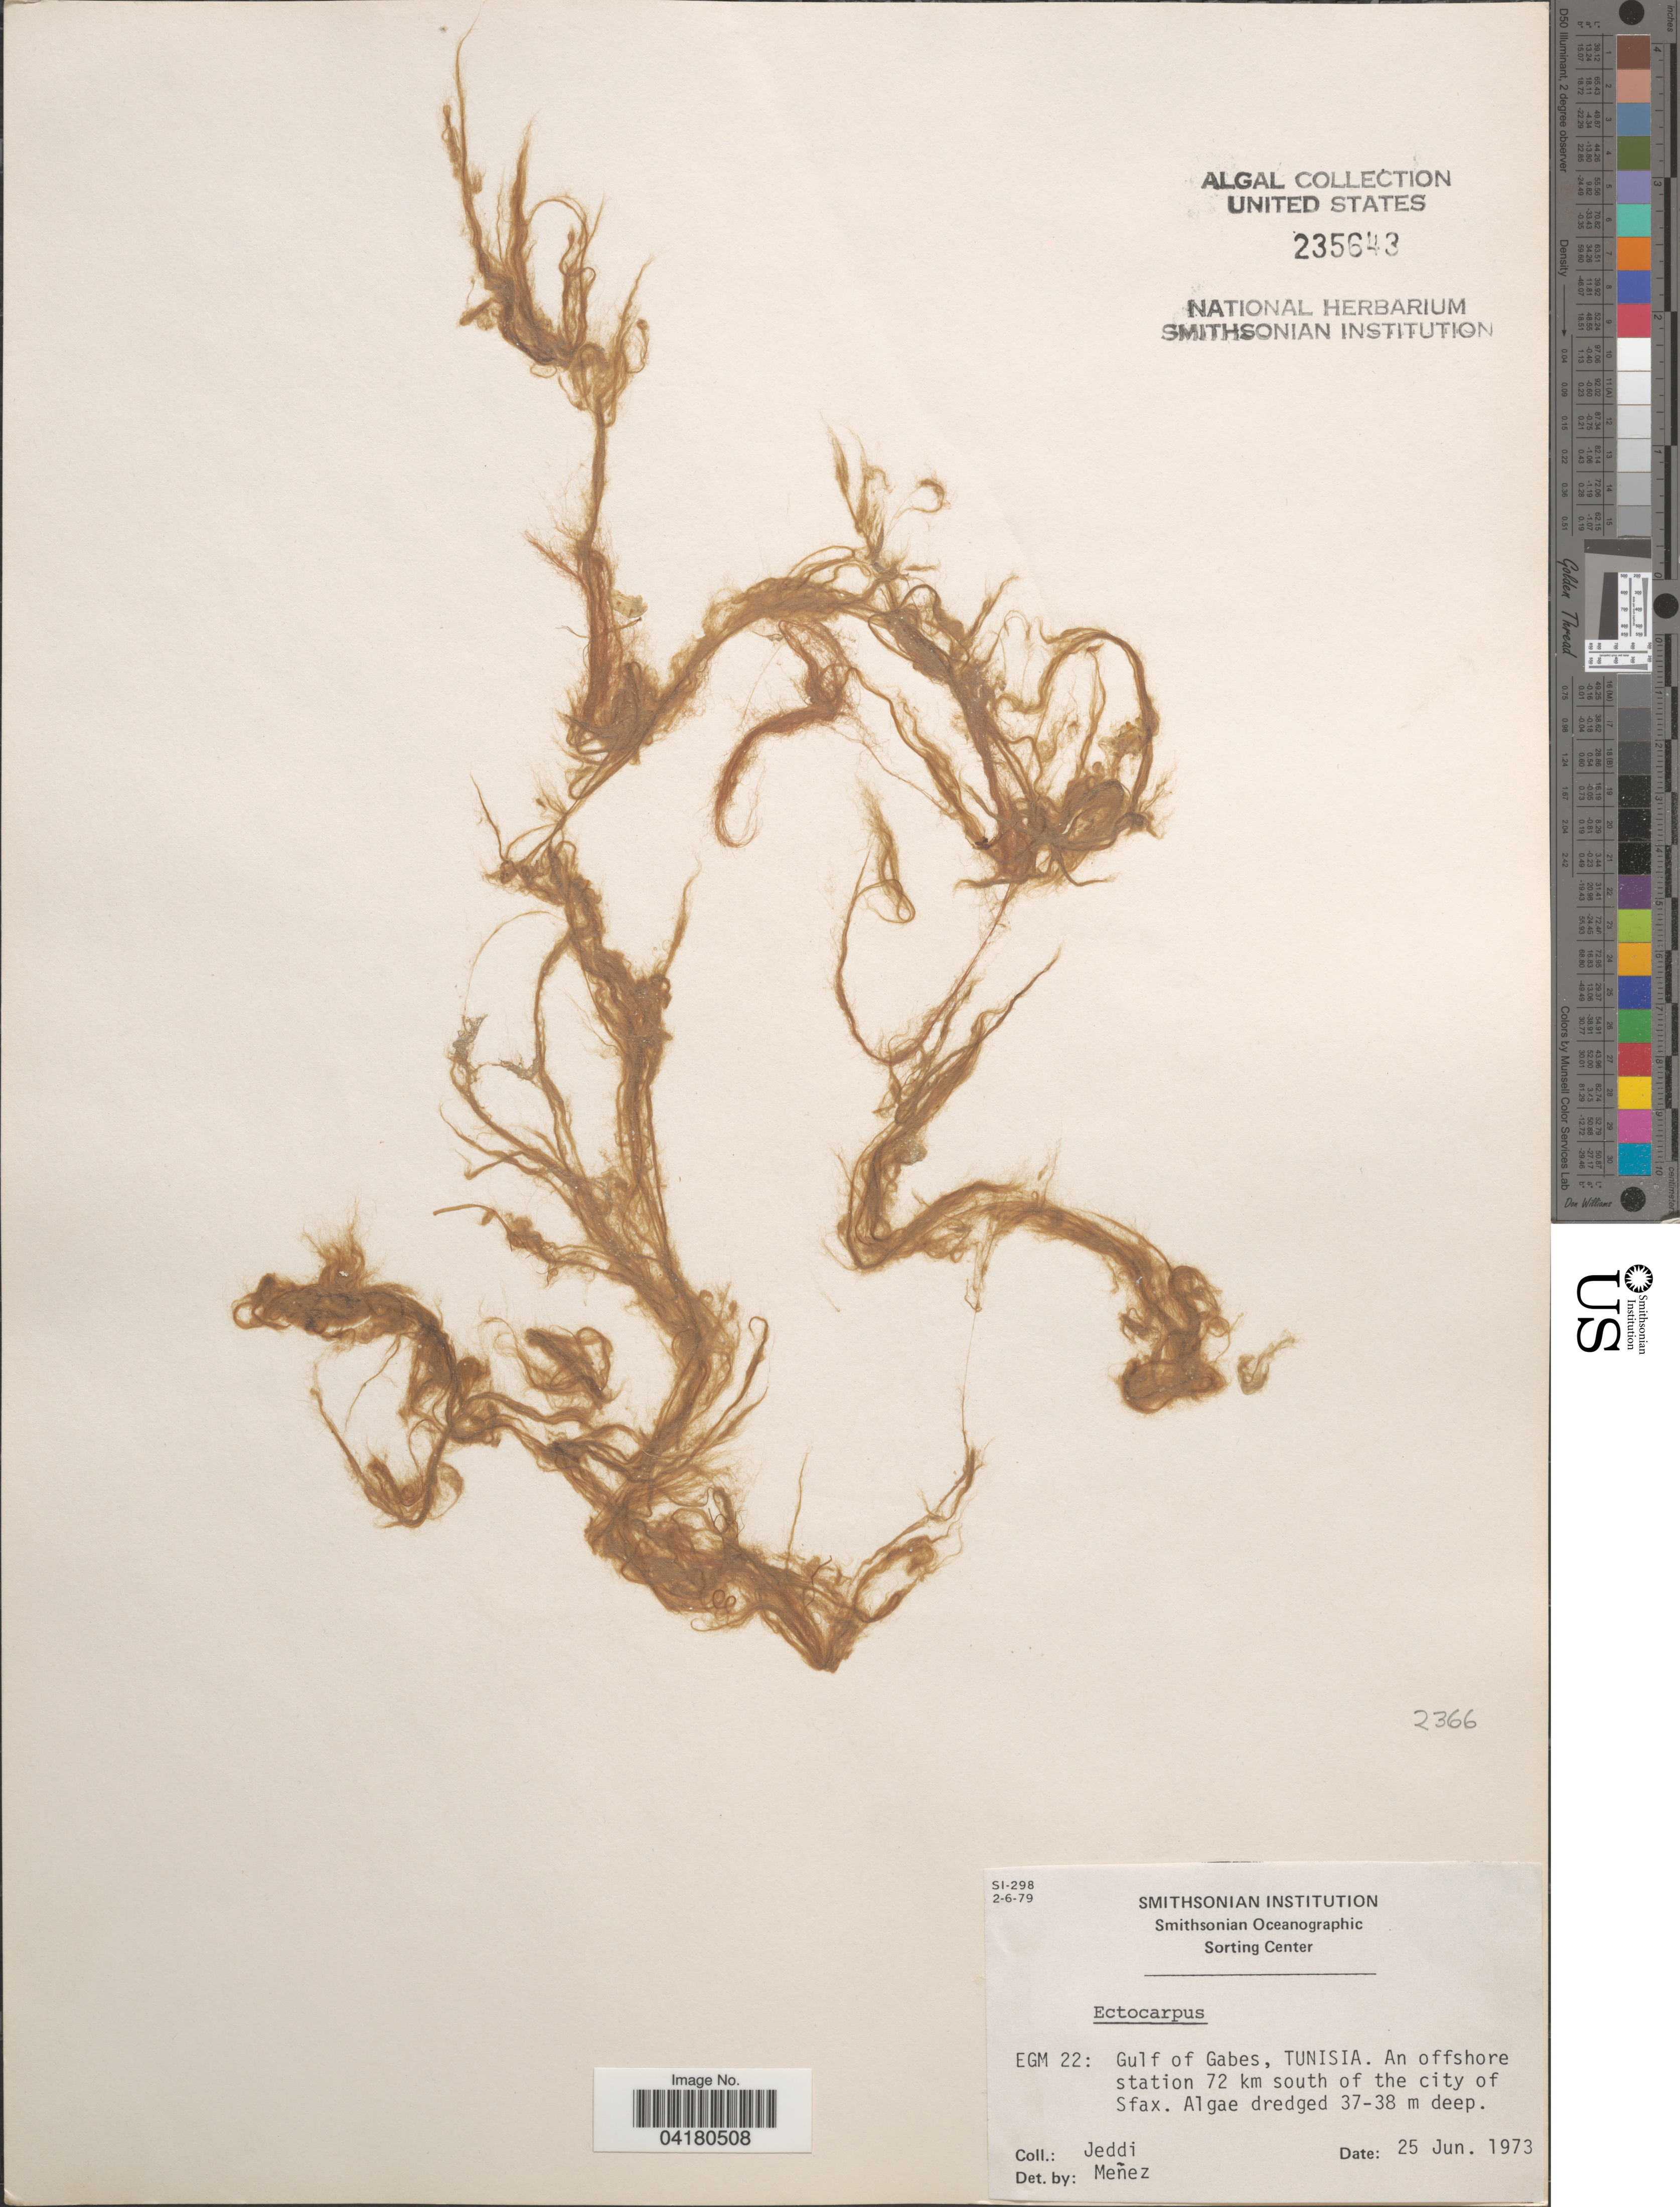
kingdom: Chromista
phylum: Ochrophyta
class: Phaeophyceae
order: Ectocarpales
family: Ectocarpaceae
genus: Ectocarpus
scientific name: Ectocarpus sp.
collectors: -. Jeddi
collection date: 1973-06-25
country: Tunisia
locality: EGM 22: Gulf of Gabes, Tunisia. An offshore station 72 km south of the city of Sfax.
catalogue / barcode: US 235643